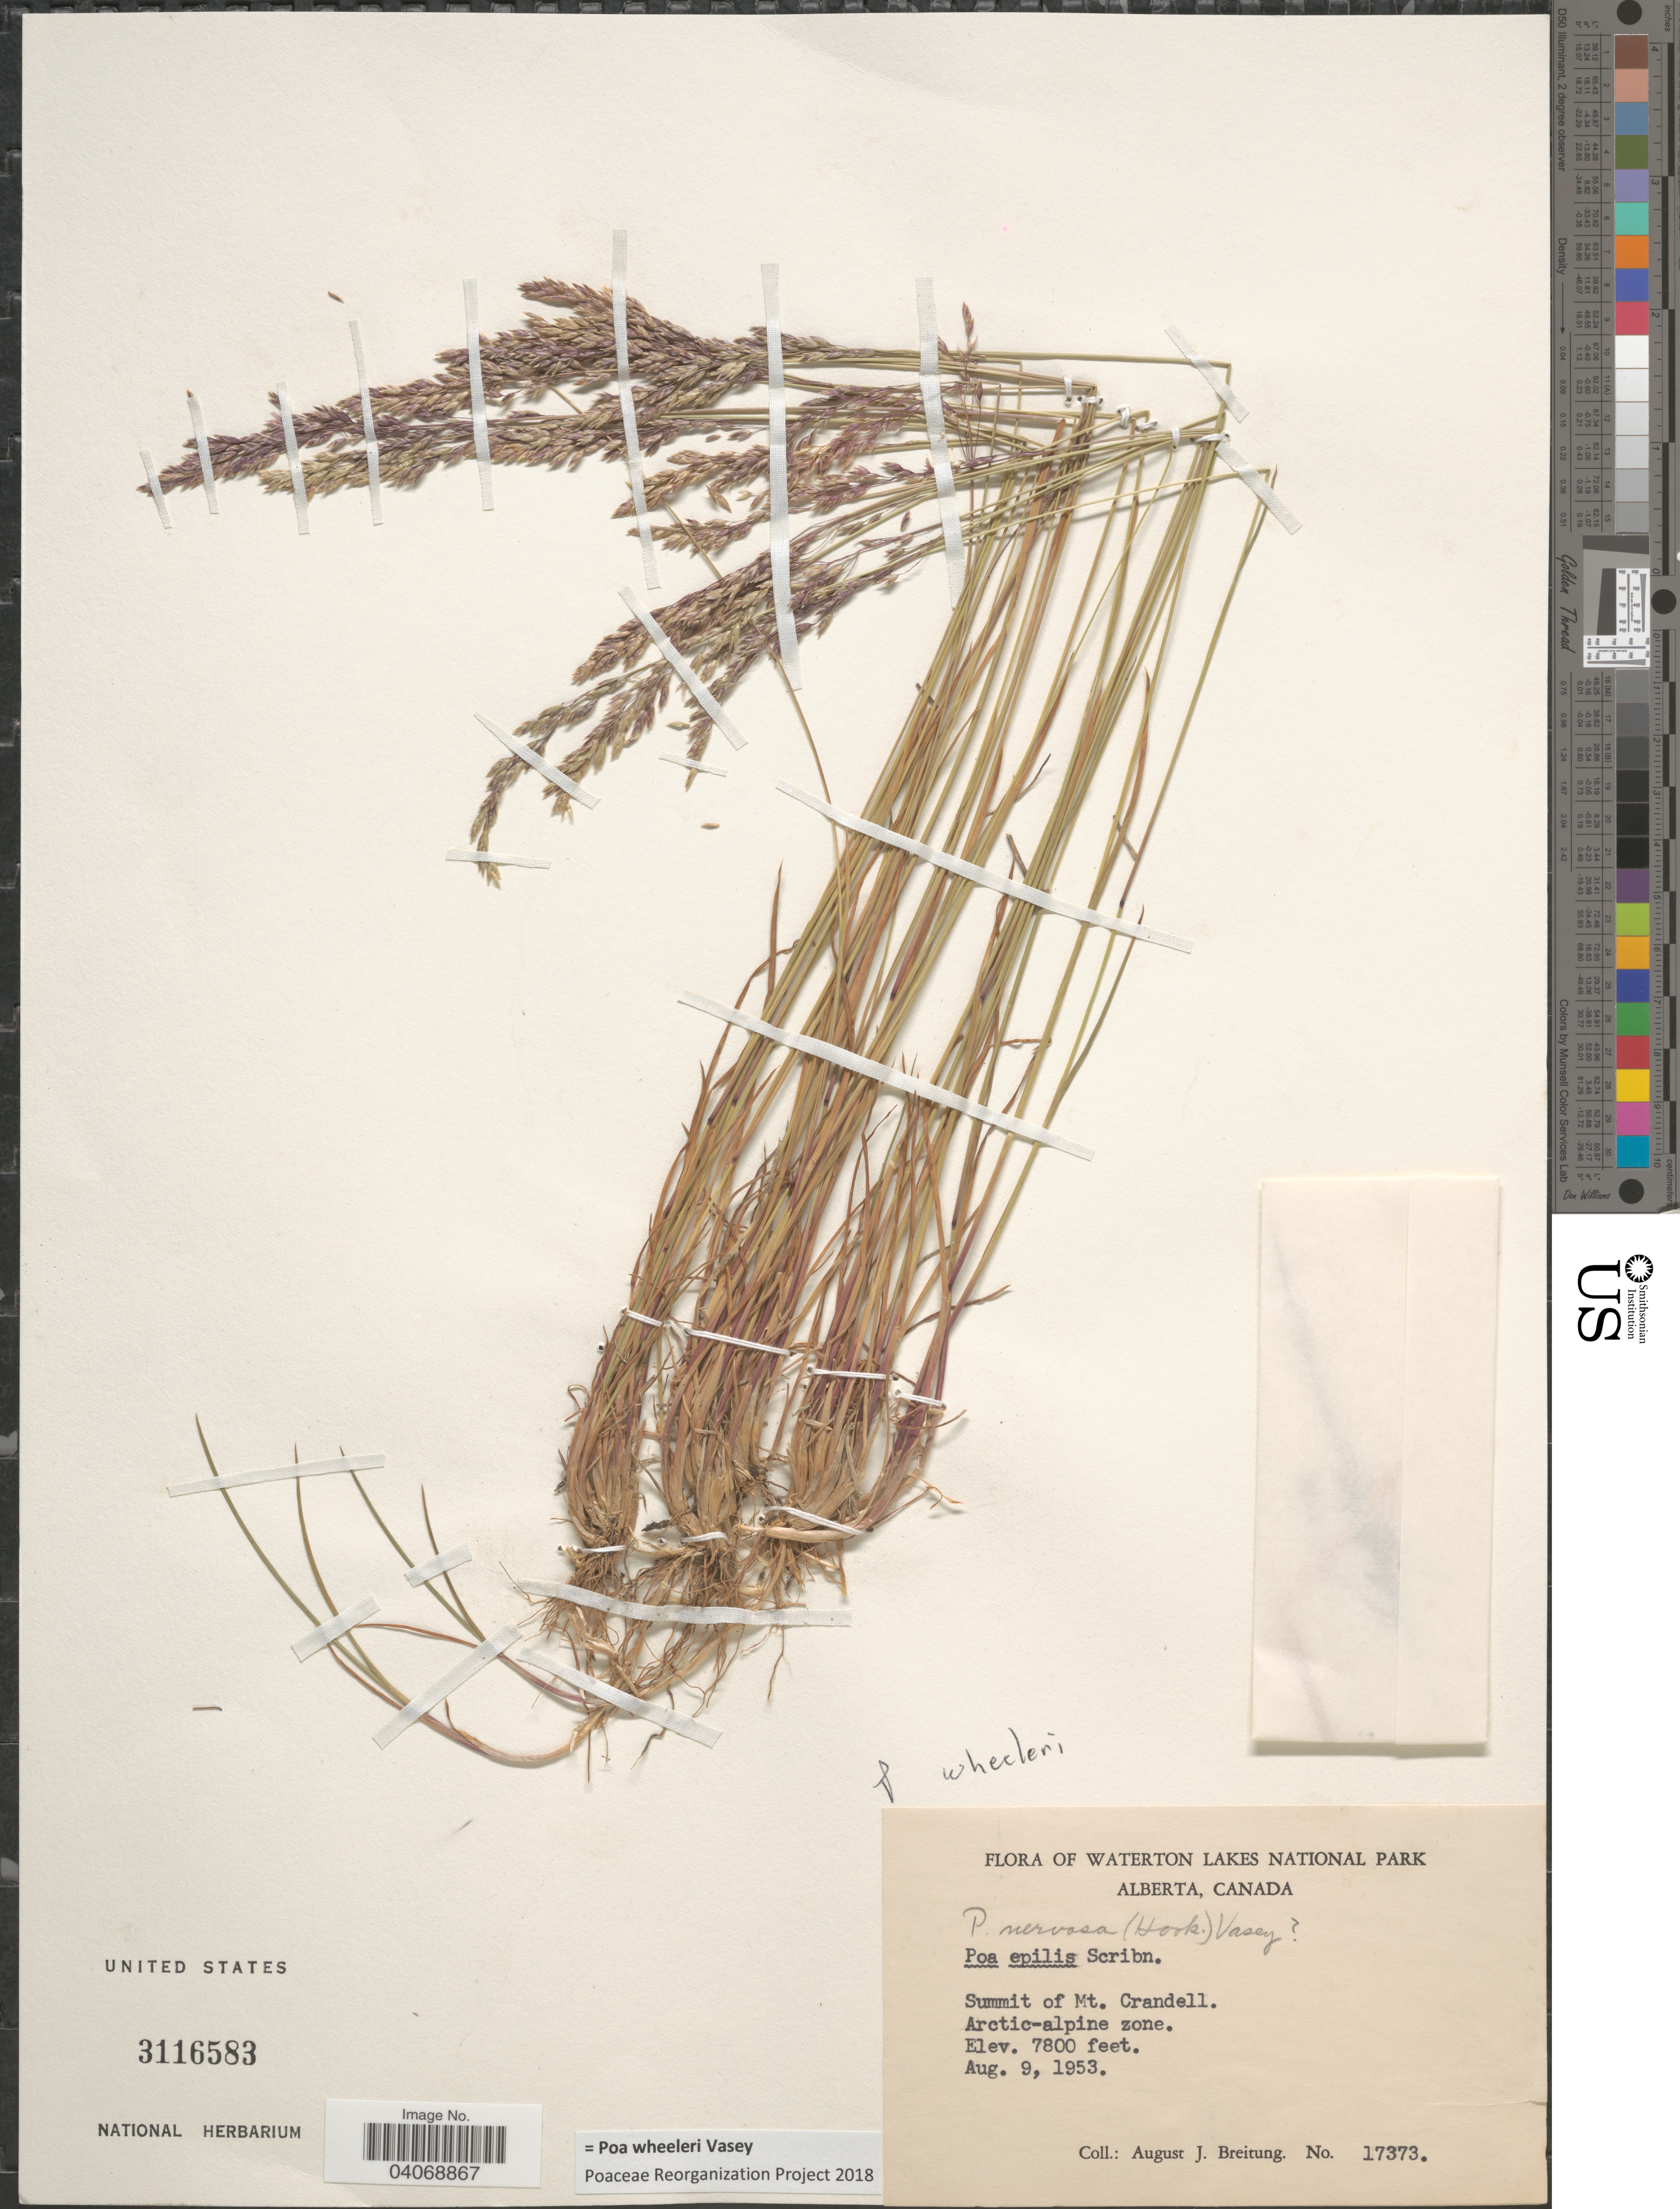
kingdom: Plantae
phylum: Tracheophyta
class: Liliopsida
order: Poales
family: Poaceae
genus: Poa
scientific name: Poa wheeleri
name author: Vasey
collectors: A. Breitung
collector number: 17373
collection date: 1953-08-09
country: Canada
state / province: Alberta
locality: Waterton Lakes National Park. Summit of Mt. Crandell. Arctic-alpine zone.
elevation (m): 2377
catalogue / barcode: US 3116583